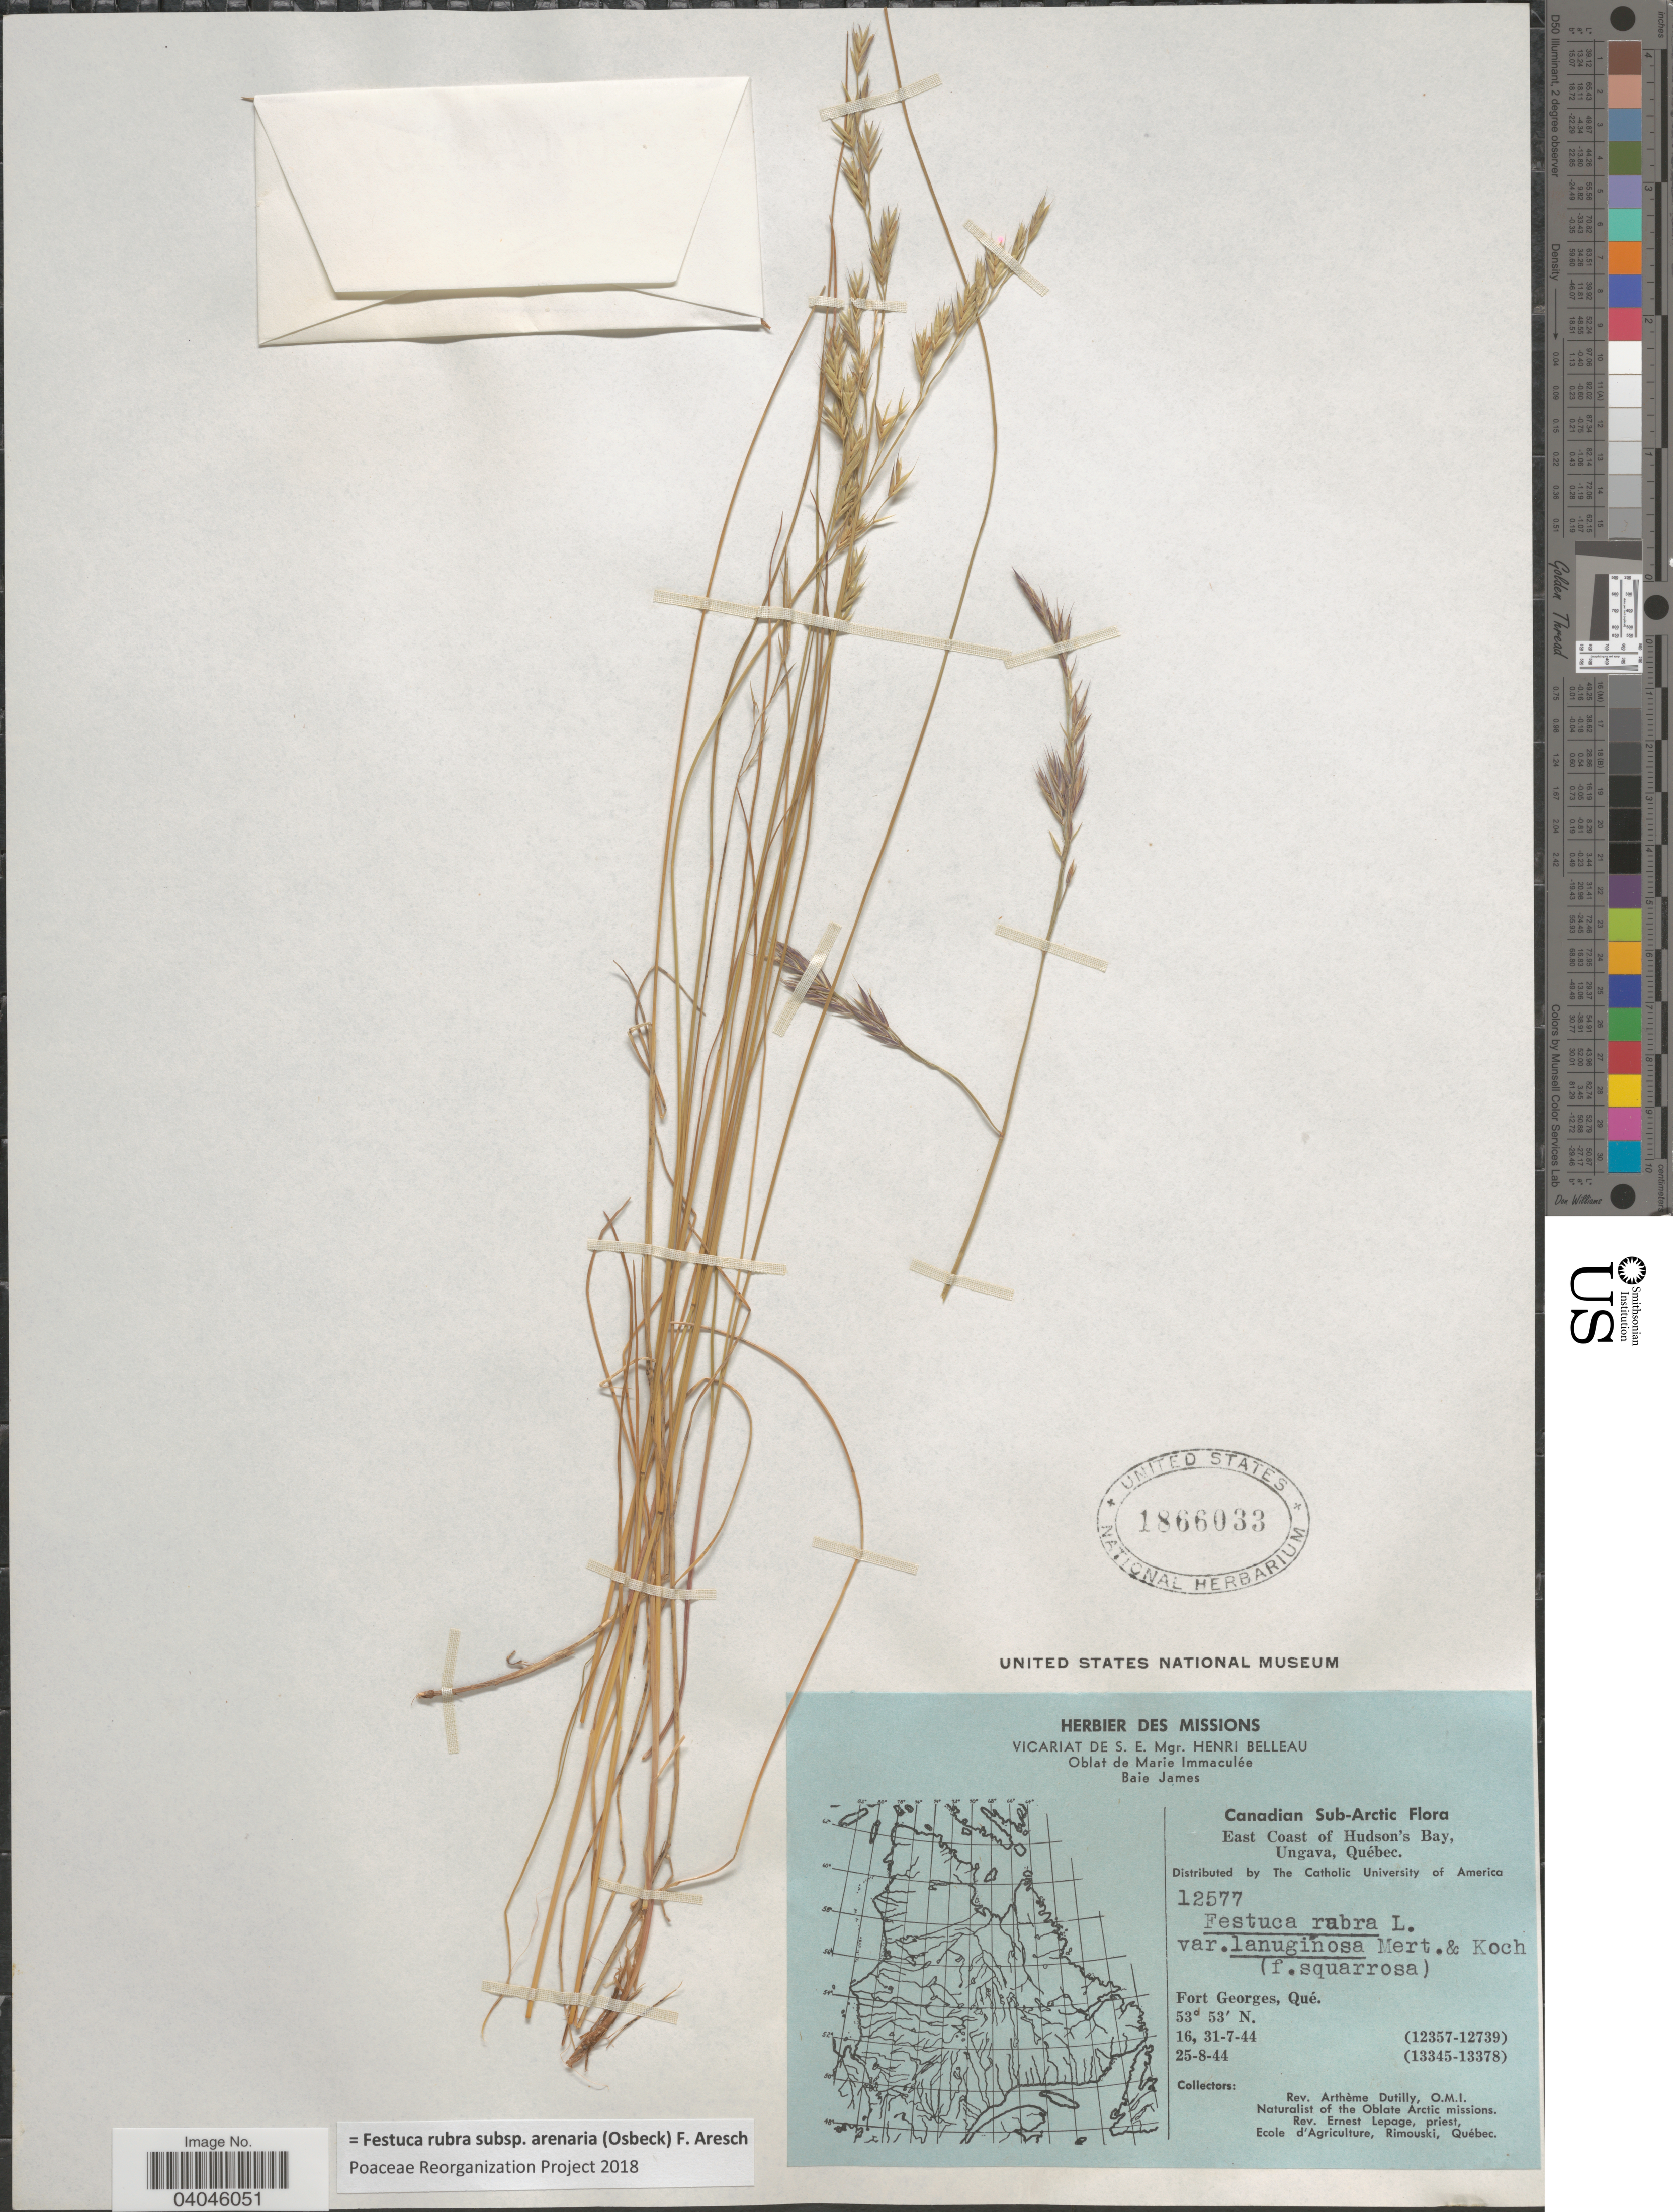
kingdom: Plantae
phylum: Tracheophyta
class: Liliopsida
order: Poales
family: Poaceae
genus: Festuca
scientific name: Festuca rubra subsp. arenaria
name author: (Osbeck) F. Aresch.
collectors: A. Dutilly & E. Lepage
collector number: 12577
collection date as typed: Transcribed d/m/y: 16/7/44 to 31/7/44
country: Canada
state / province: Quebec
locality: Canadian Sub-Arctic. East Coast of Hudson's Bay, Ungava. Forest Georges.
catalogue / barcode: US 1866033